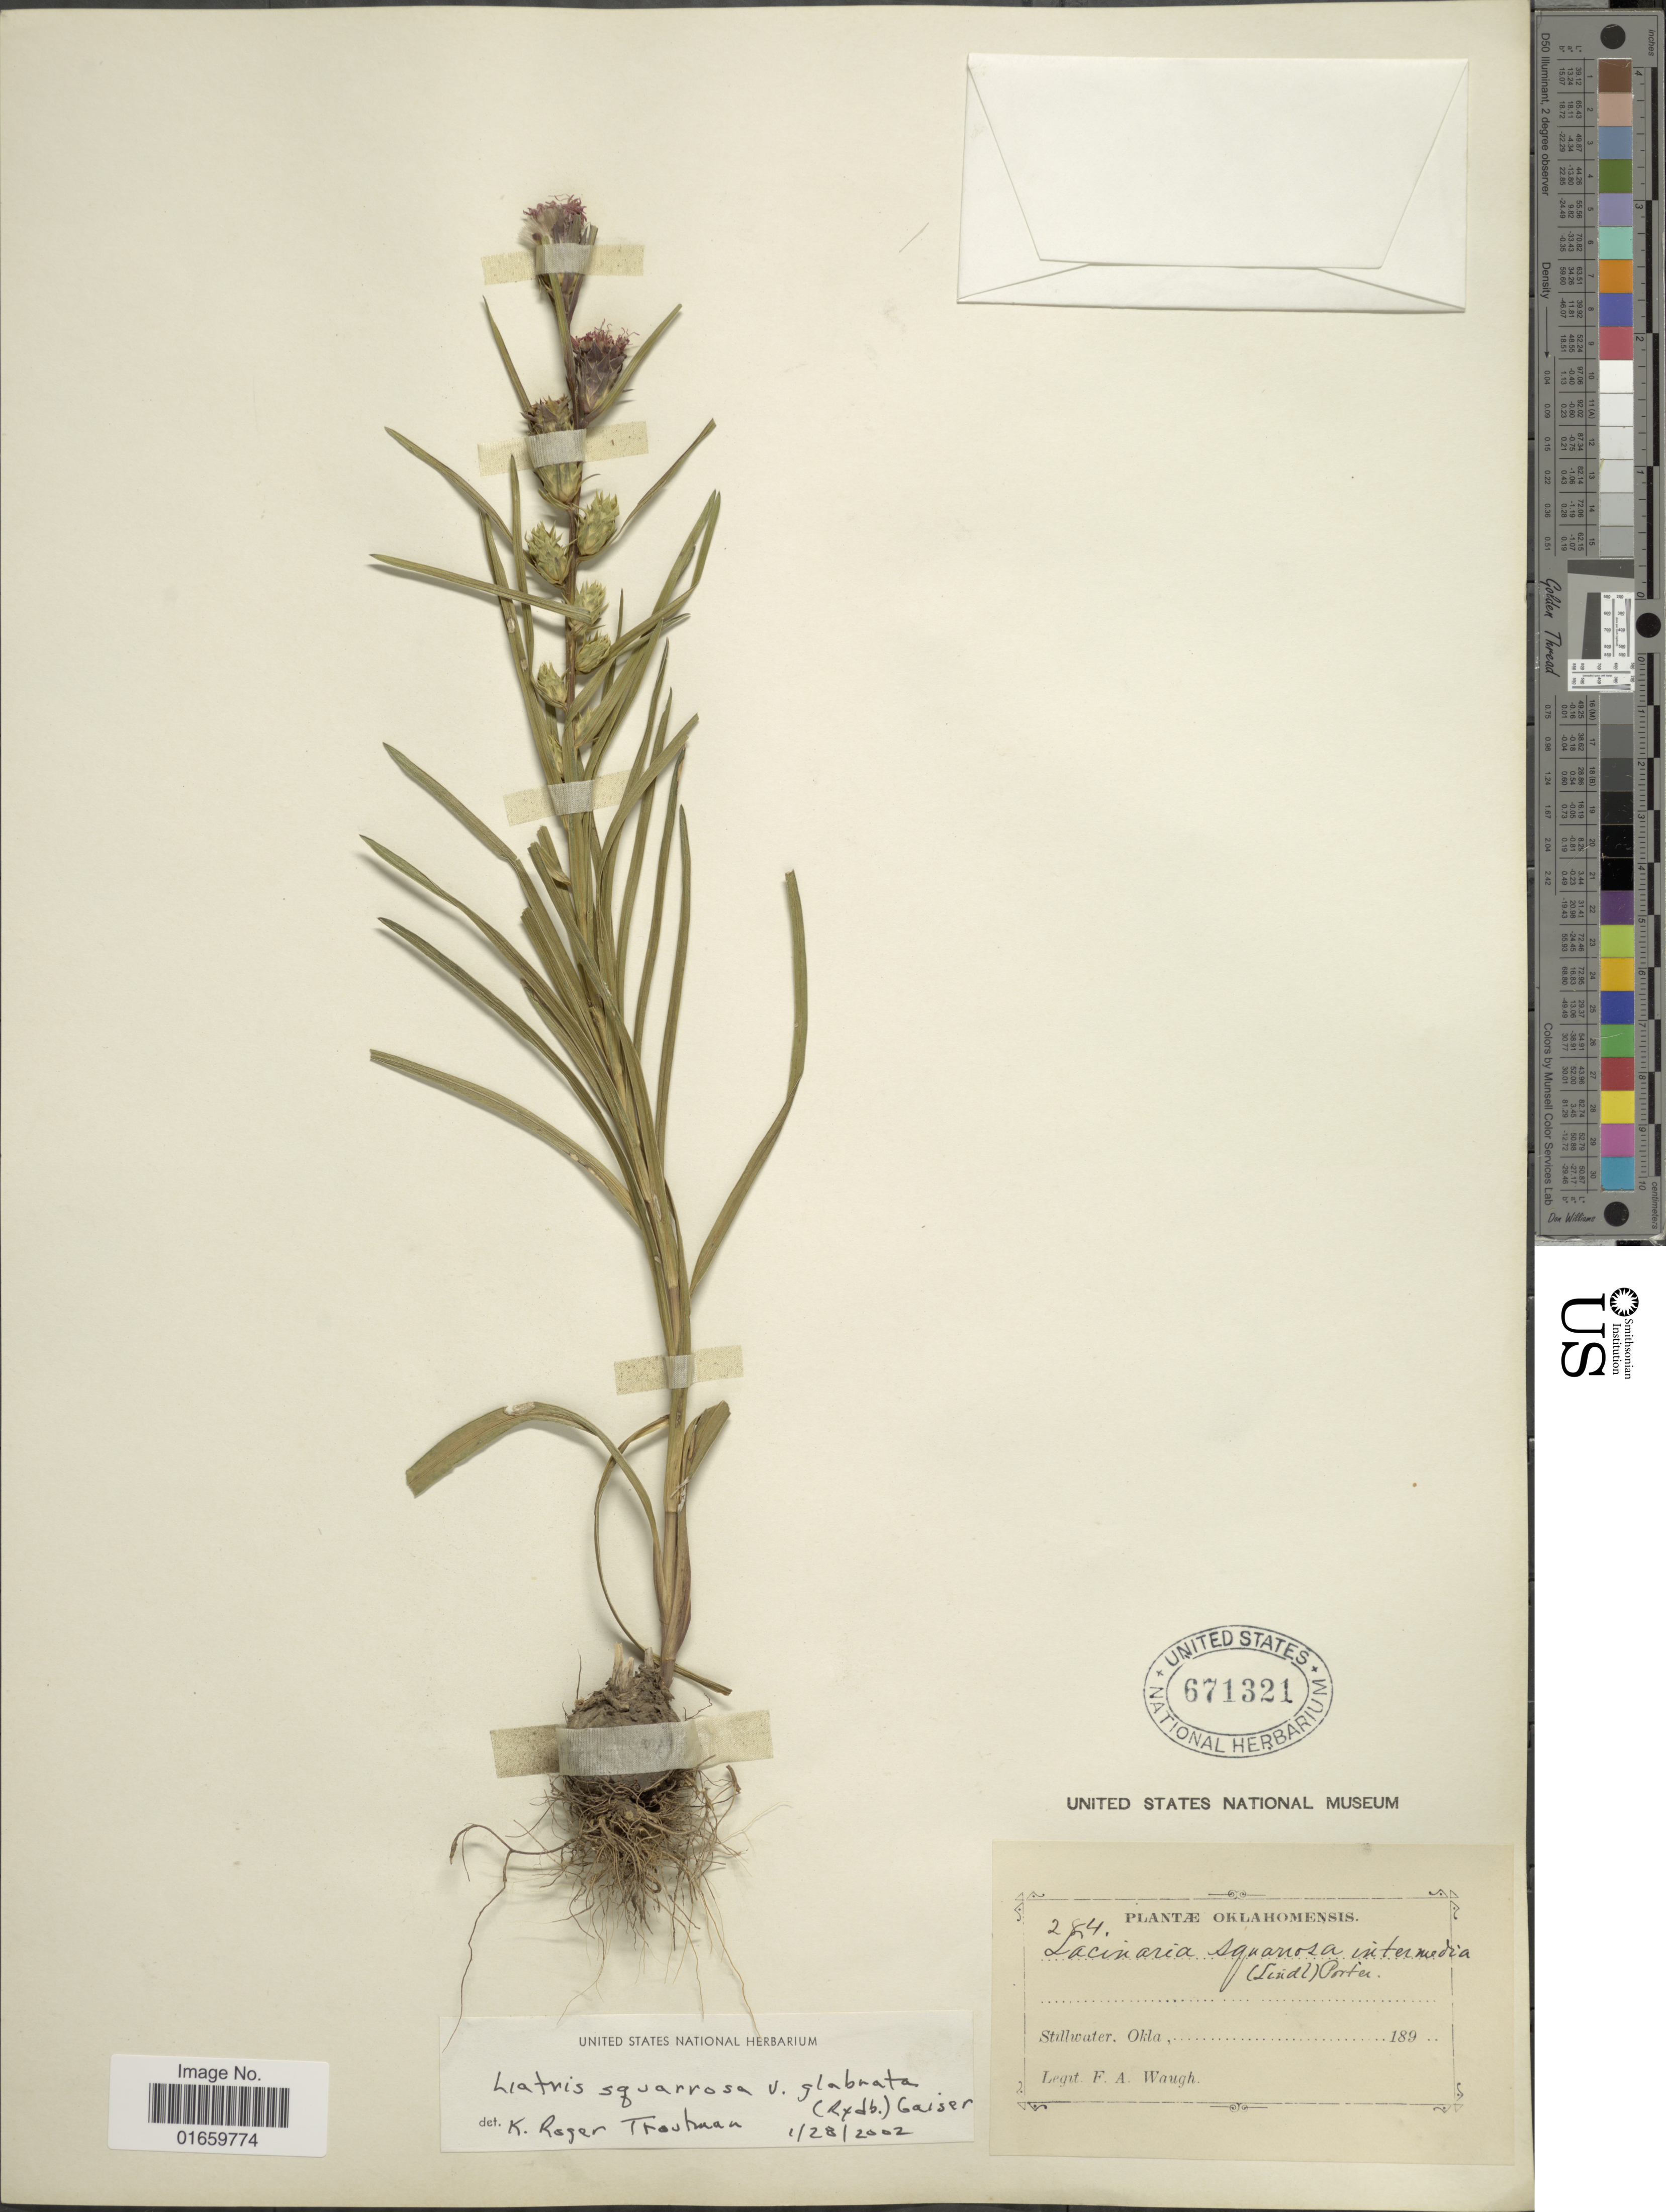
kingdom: Plantae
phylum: Tracheophyta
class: Magnoliopsida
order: Asterales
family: Asteraceae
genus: Liatris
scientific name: Liatris squarrosa var. glabrata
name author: (Rydb.) Gaiser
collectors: F. Waugh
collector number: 284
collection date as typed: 189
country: United States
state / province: Oklahoma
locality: Oklahomensis, Stillwater, Okla.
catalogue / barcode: US 671321